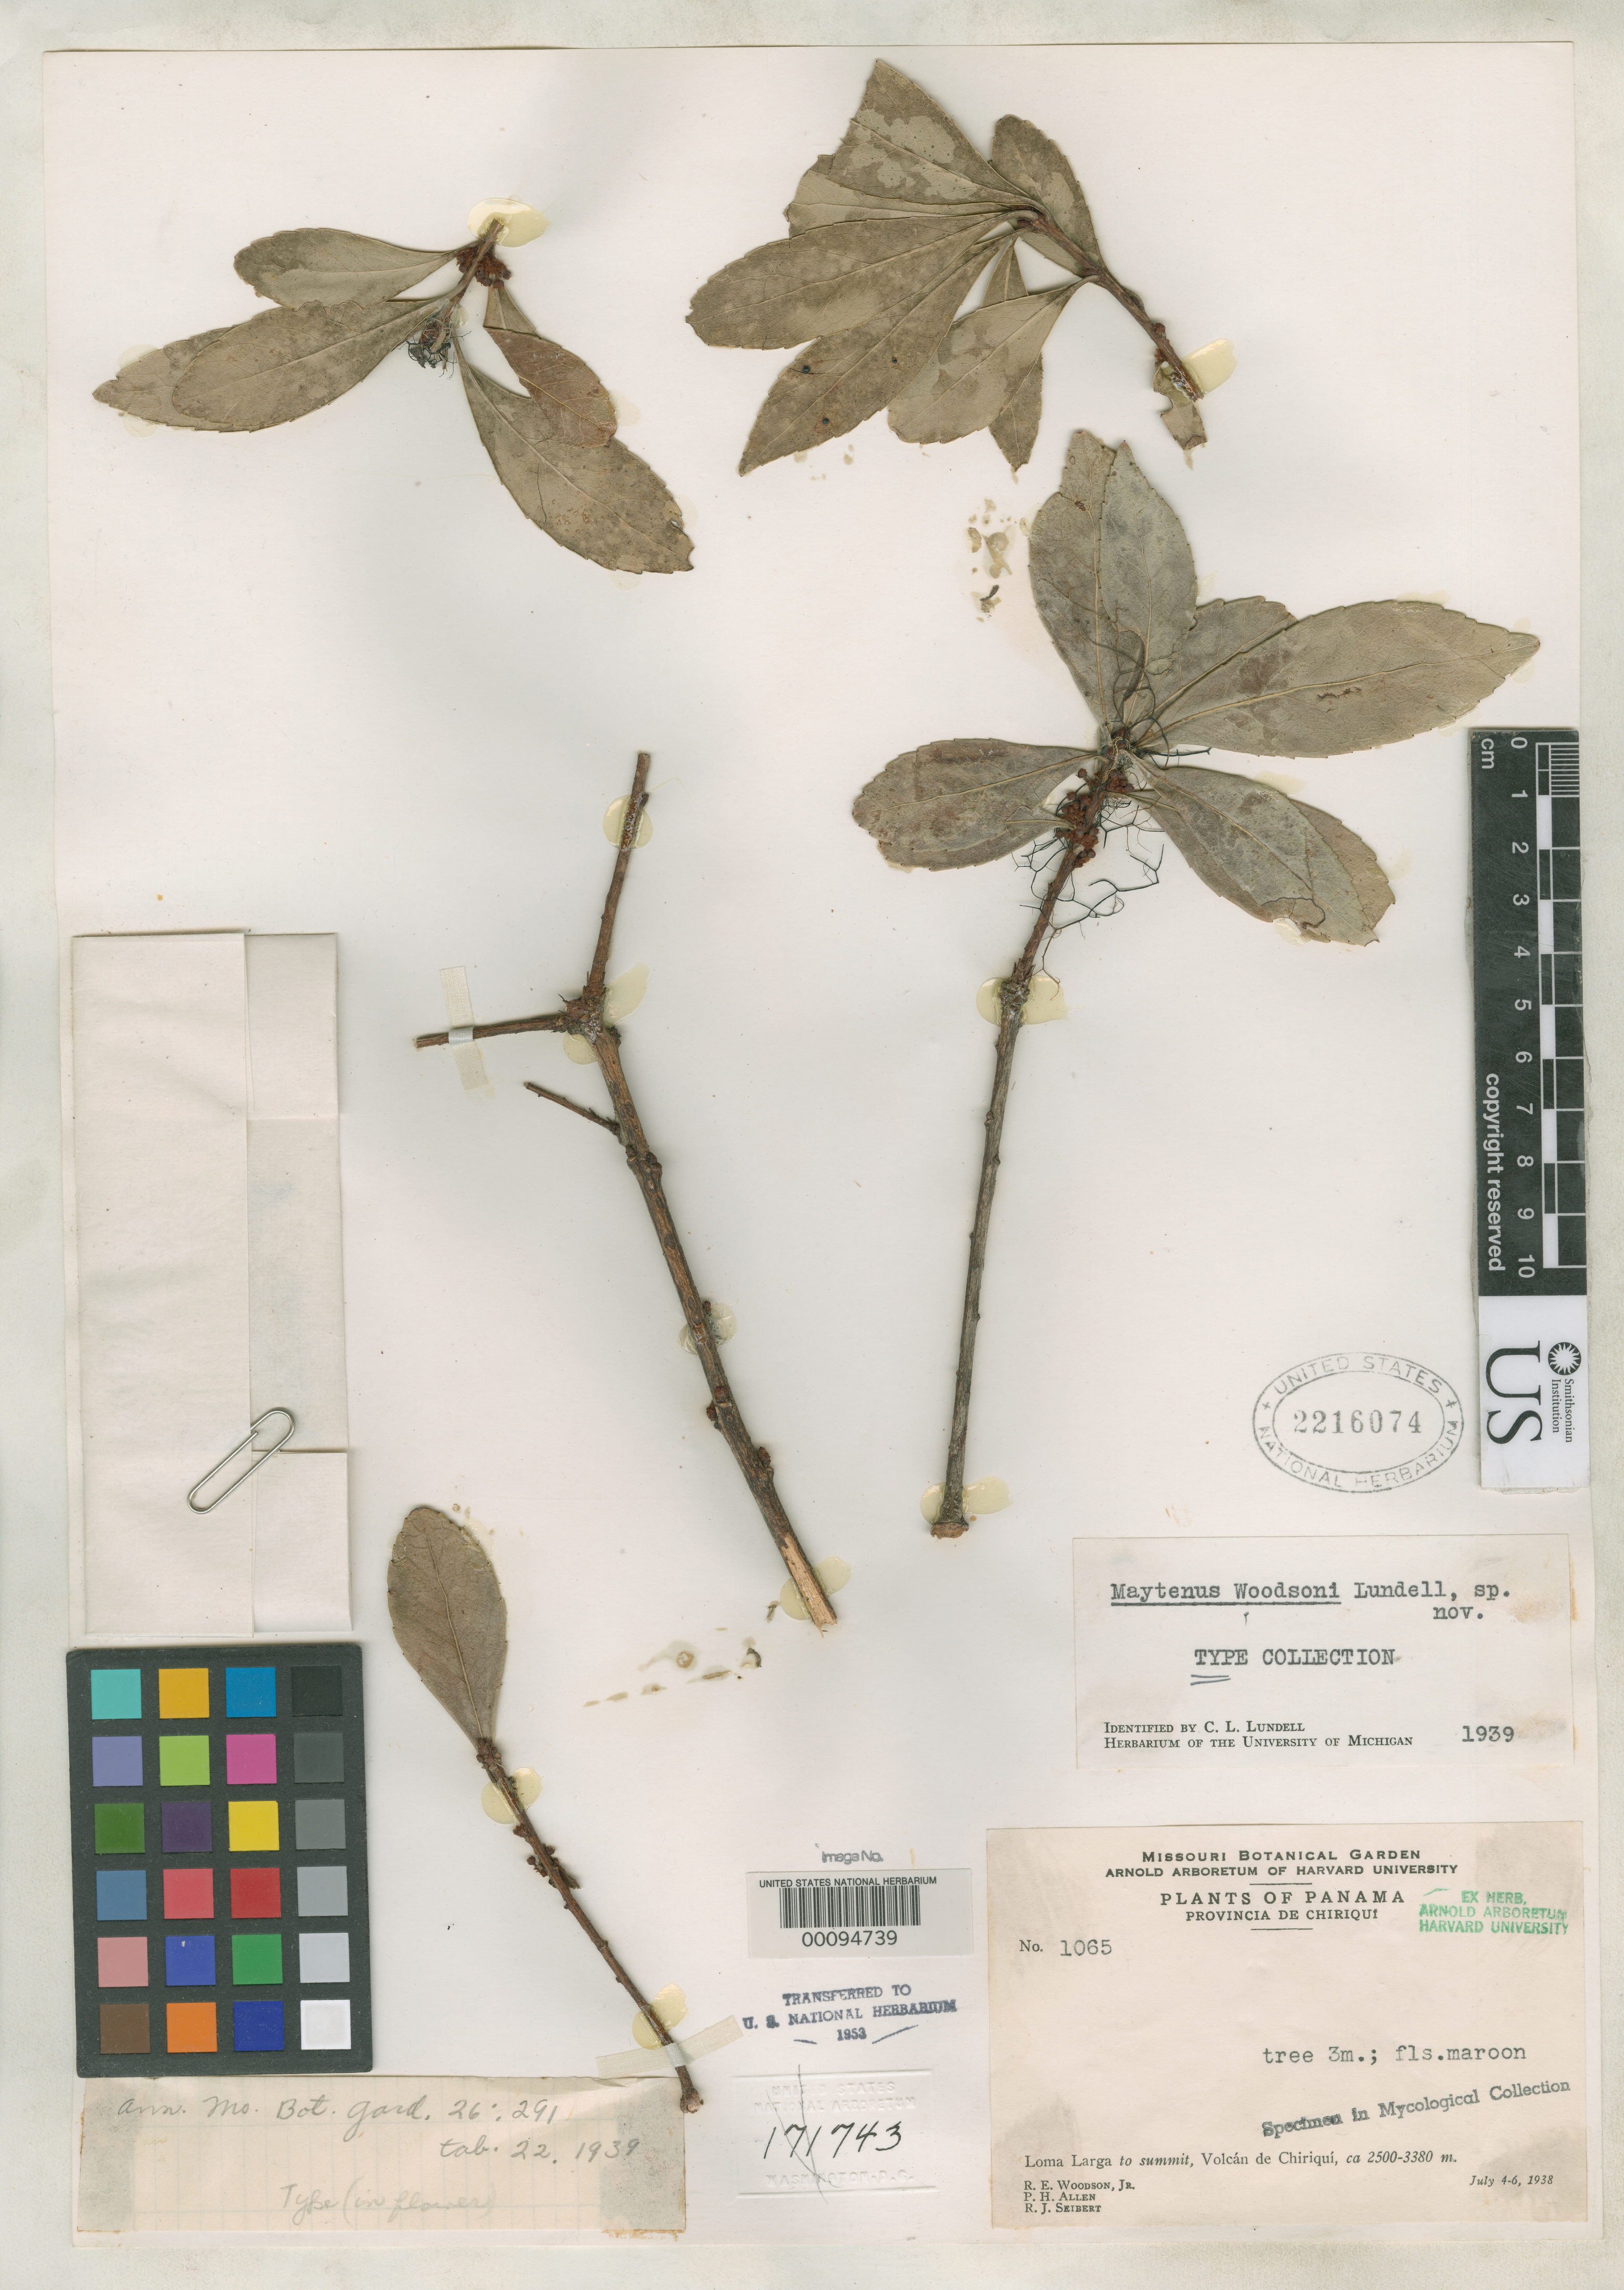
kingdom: Plantae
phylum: Tracheophyta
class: Magnoliopsida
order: Celastrales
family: Celastraceae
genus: Maytenus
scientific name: Maytenus woodsonii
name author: Lundell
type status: Isotype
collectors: R. E. Woodson, P. H. Allen & R. J. Seibert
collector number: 1065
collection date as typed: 14 Jul 1938 to 06 Jul 1938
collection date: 1938-07-06/1938-07-14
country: Panama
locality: NW of Boquete towards Parque Nacional Volcan Baru.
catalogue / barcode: US 2216074